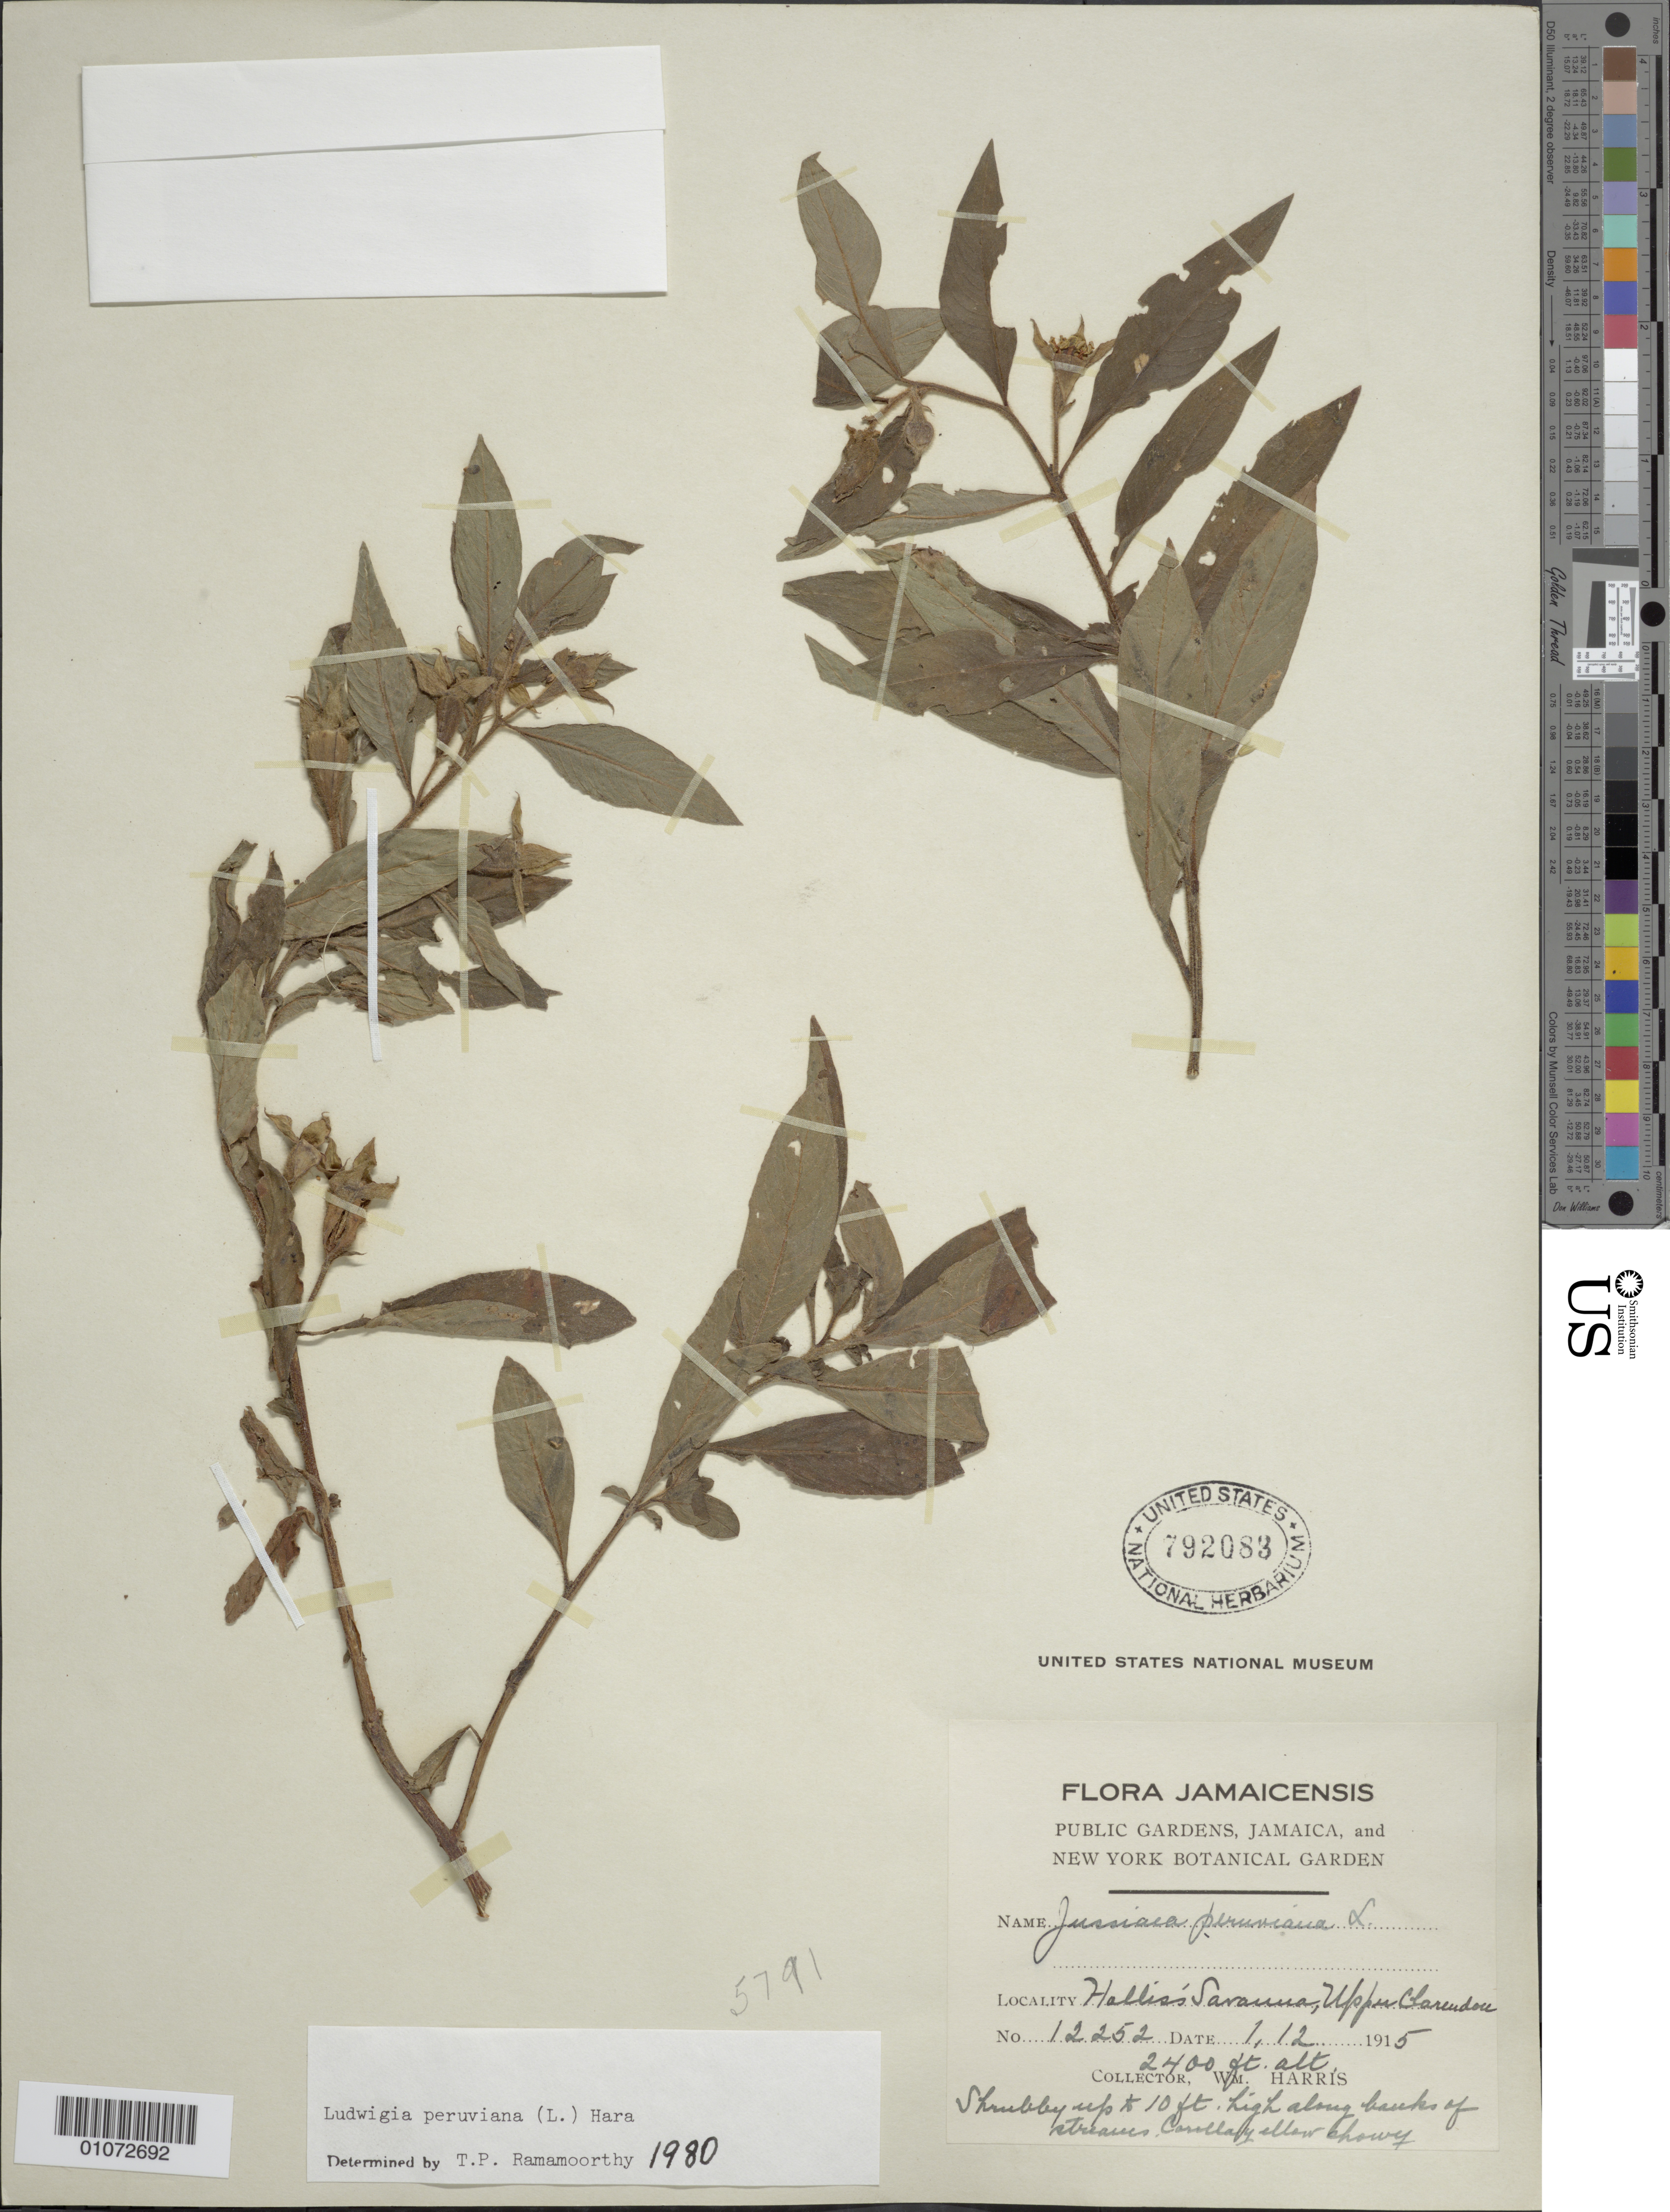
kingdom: Plantae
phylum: Tracheophyta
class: Magnoliopsida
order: Myrtales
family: Onagraceae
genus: Ludwigia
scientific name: Ludwigia peruviana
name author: (L.) H. Hara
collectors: W. Harris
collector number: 12252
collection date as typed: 01 Dec 1915 or 12 Jan 1915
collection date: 1915-01-12 or 1915-12-01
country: Jamaica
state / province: Clarendon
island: Jamaica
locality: Halliss Savanna, Upper Clarendon. Along banks of streams.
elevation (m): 732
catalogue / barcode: US 792083